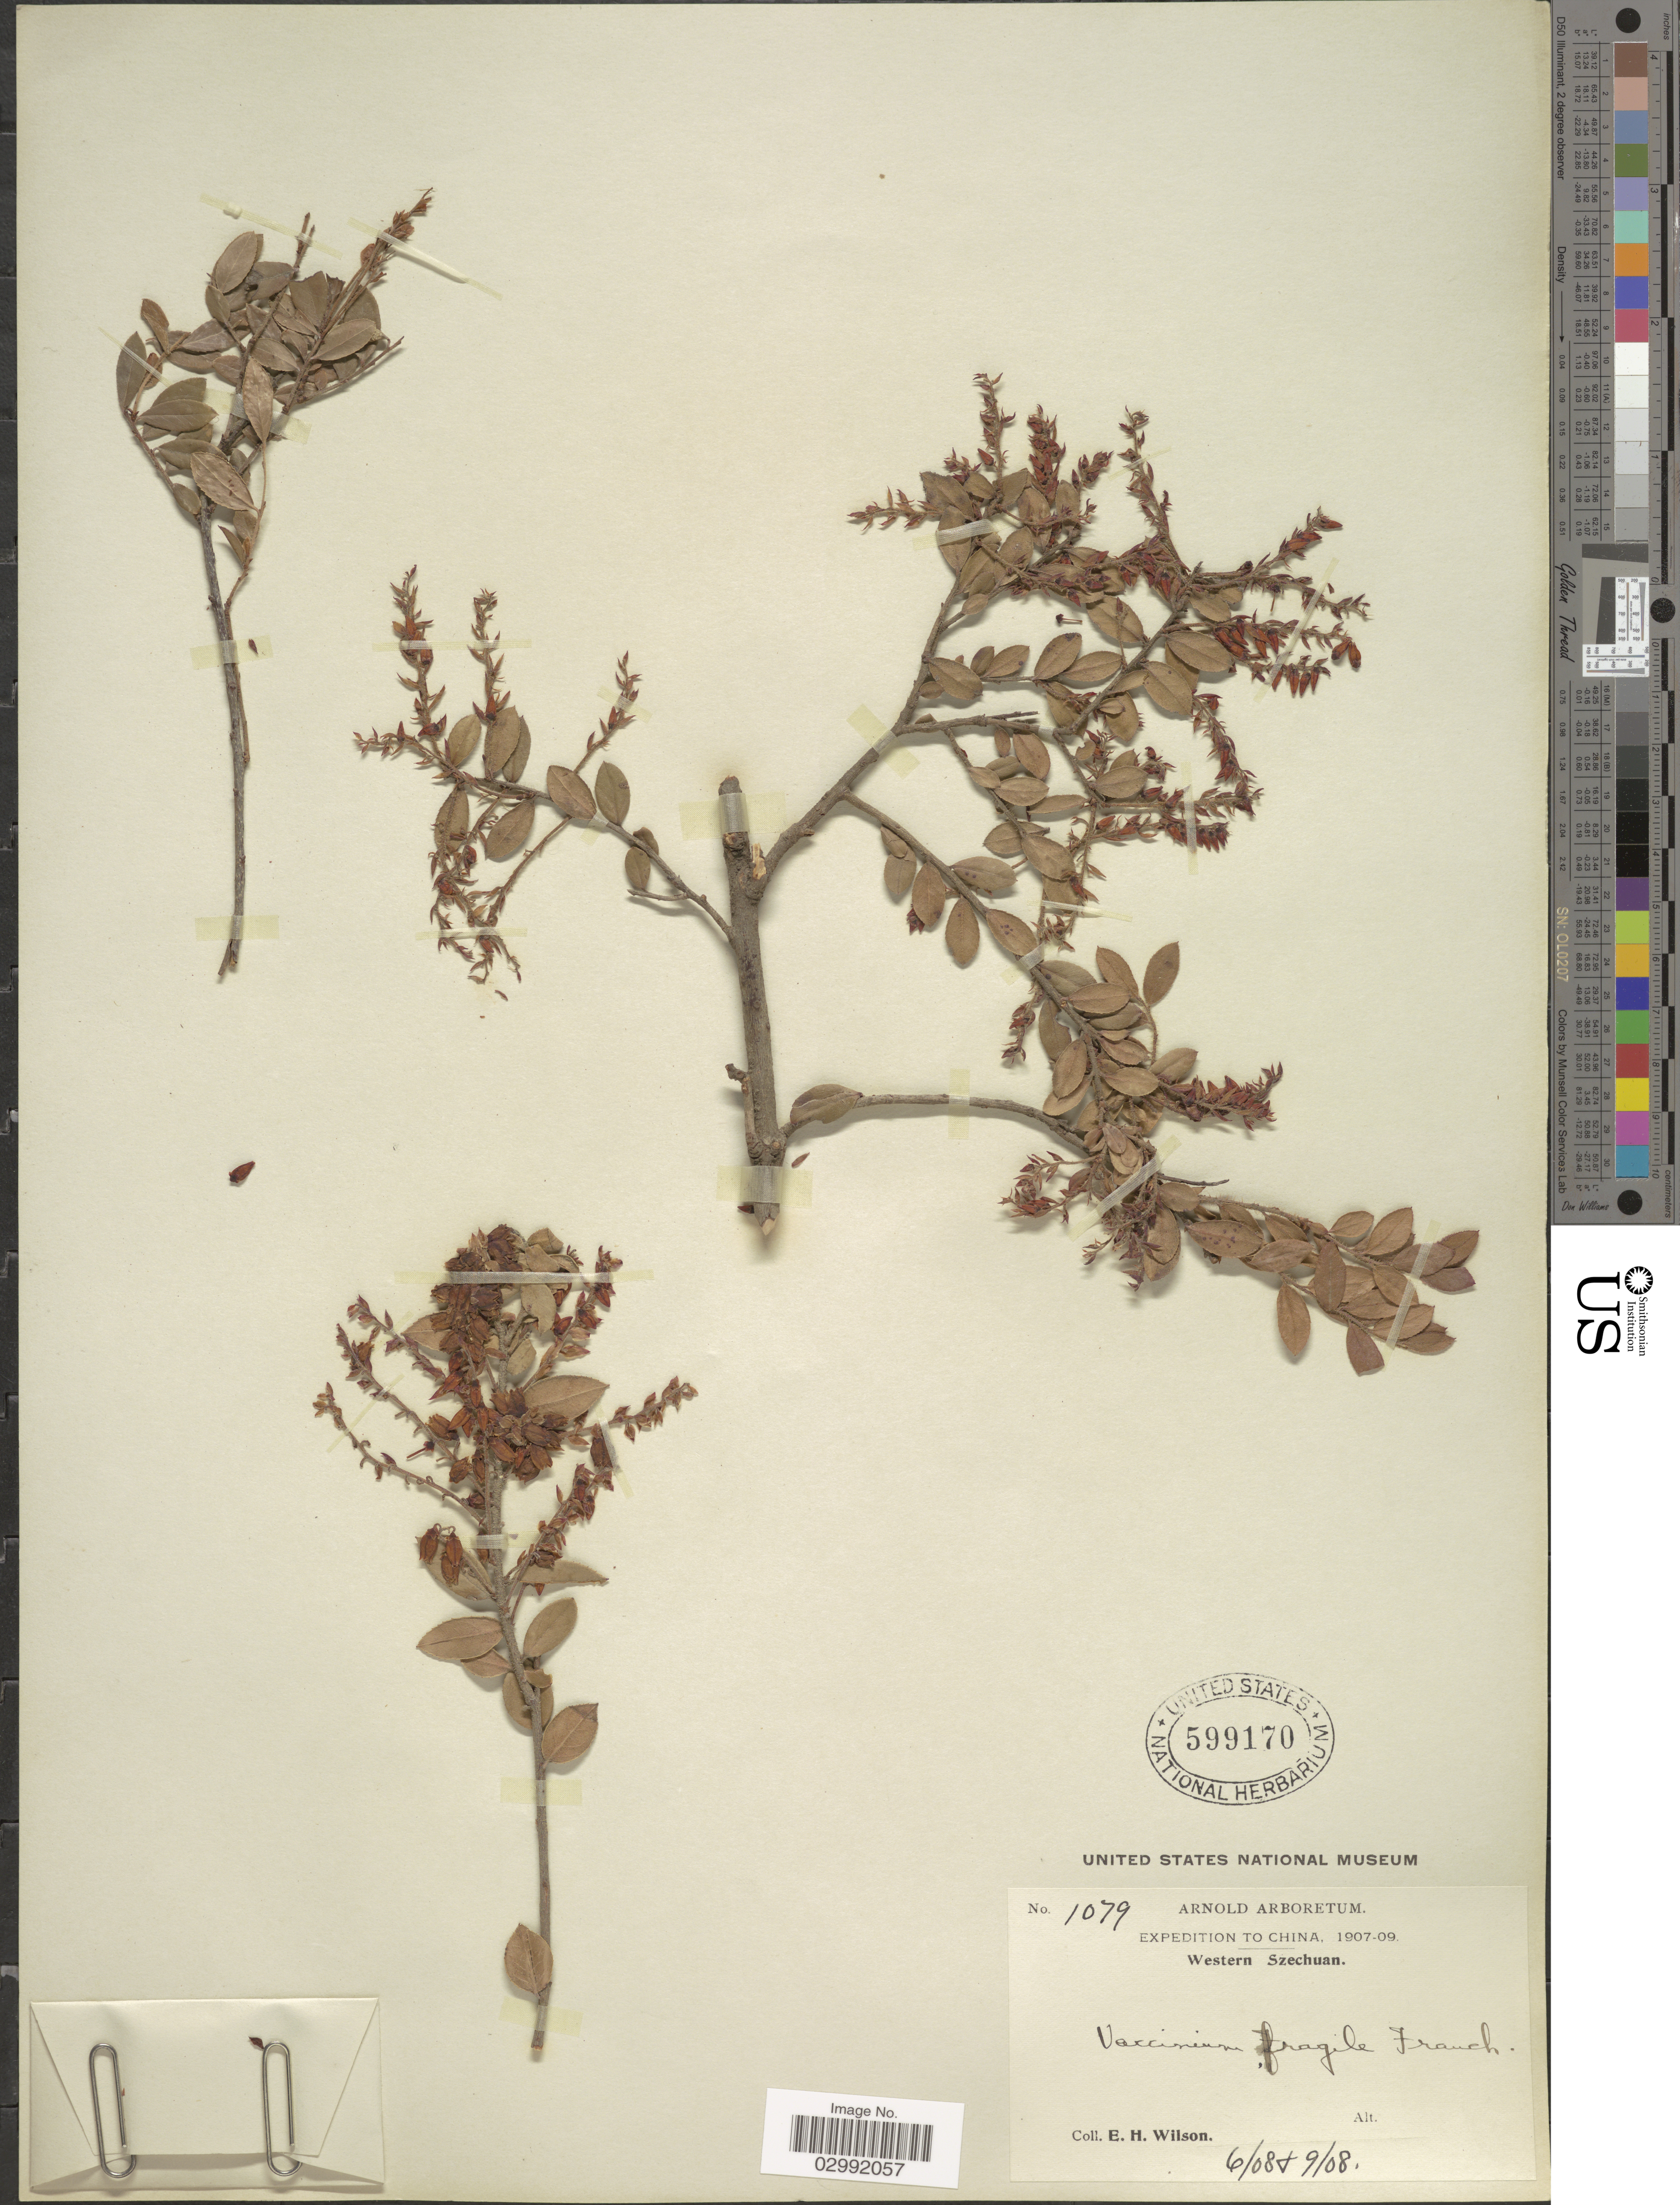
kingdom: Plantae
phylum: Tracheophyta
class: Magnoliopsida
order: Ericales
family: Ericaceae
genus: Vaccinium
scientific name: Vaccinium fragile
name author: Franch.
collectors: E. Wilson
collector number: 1079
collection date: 1908-06/1908-09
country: China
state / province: Sichuan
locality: Western Szechuan.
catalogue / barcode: US 599170